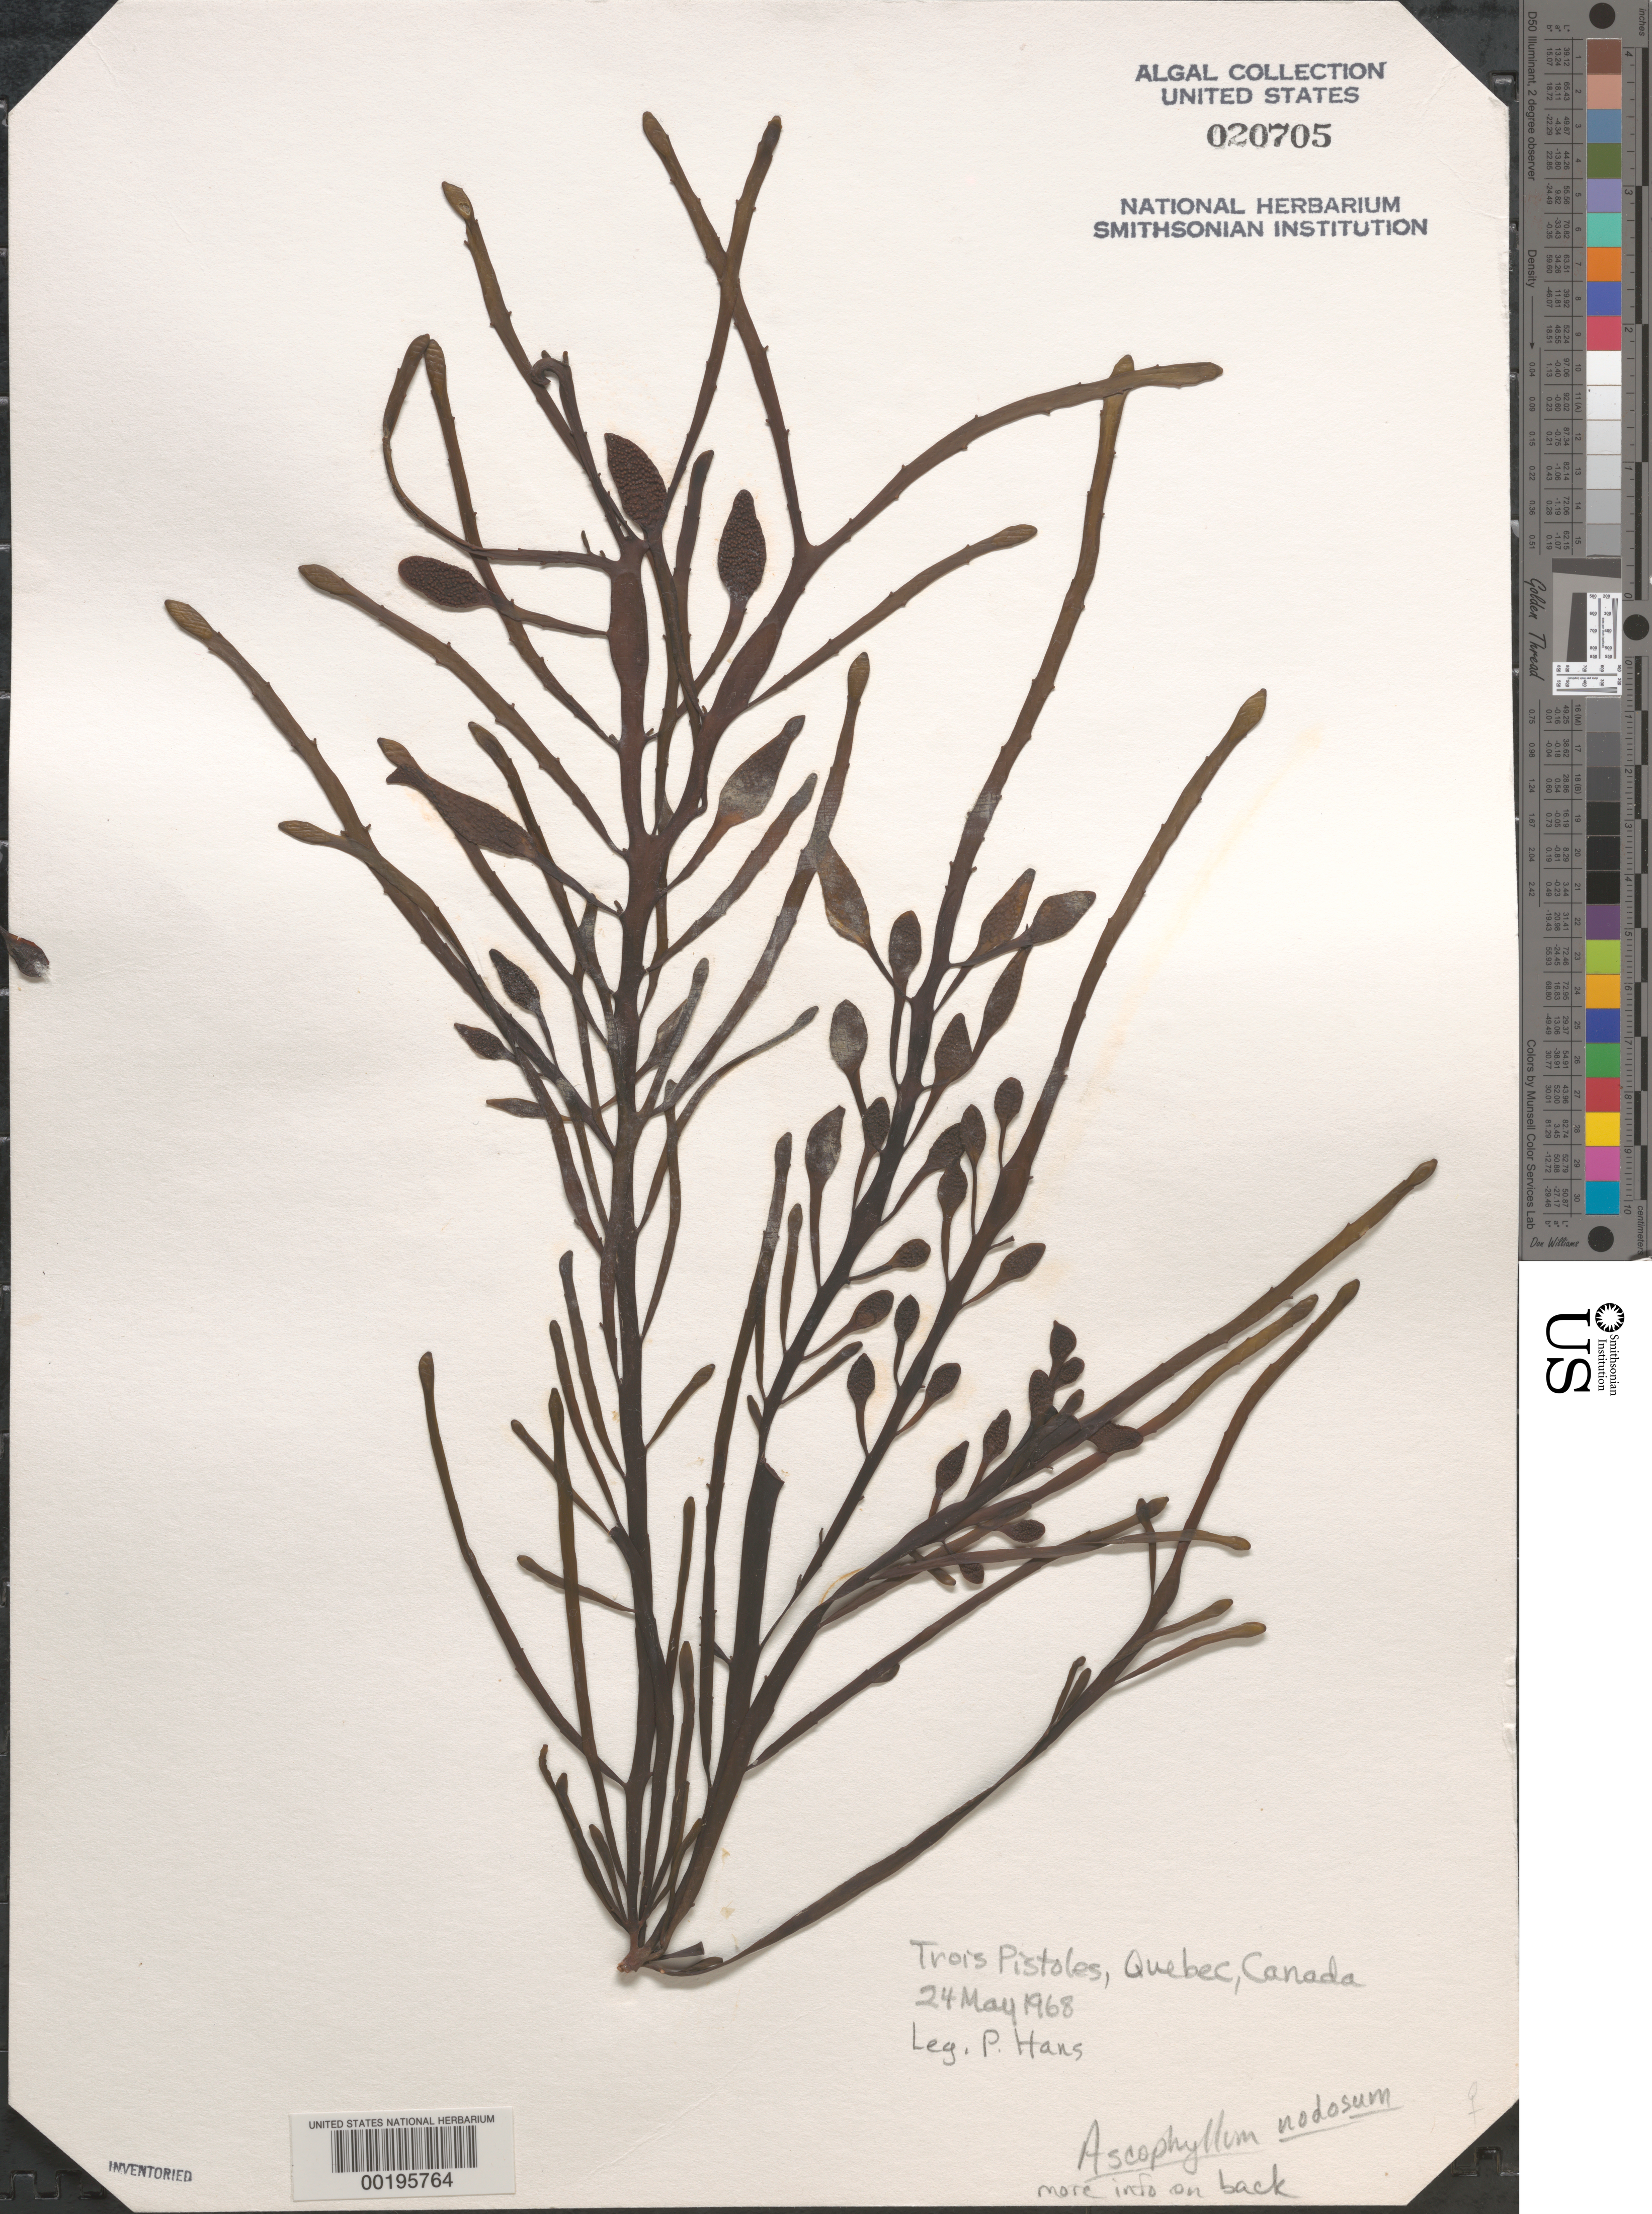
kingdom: Chromista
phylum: Ochrophyta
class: Phaeophyceae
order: Fucales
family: Fucaceae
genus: Ascophyllum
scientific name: Ascophyllum nodosum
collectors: P. Hans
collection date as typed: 24 May 1968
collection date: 1968-05-24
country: Canada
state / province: Quebec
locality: Trois pistoles, riviere du loup county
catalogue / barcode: US 20705